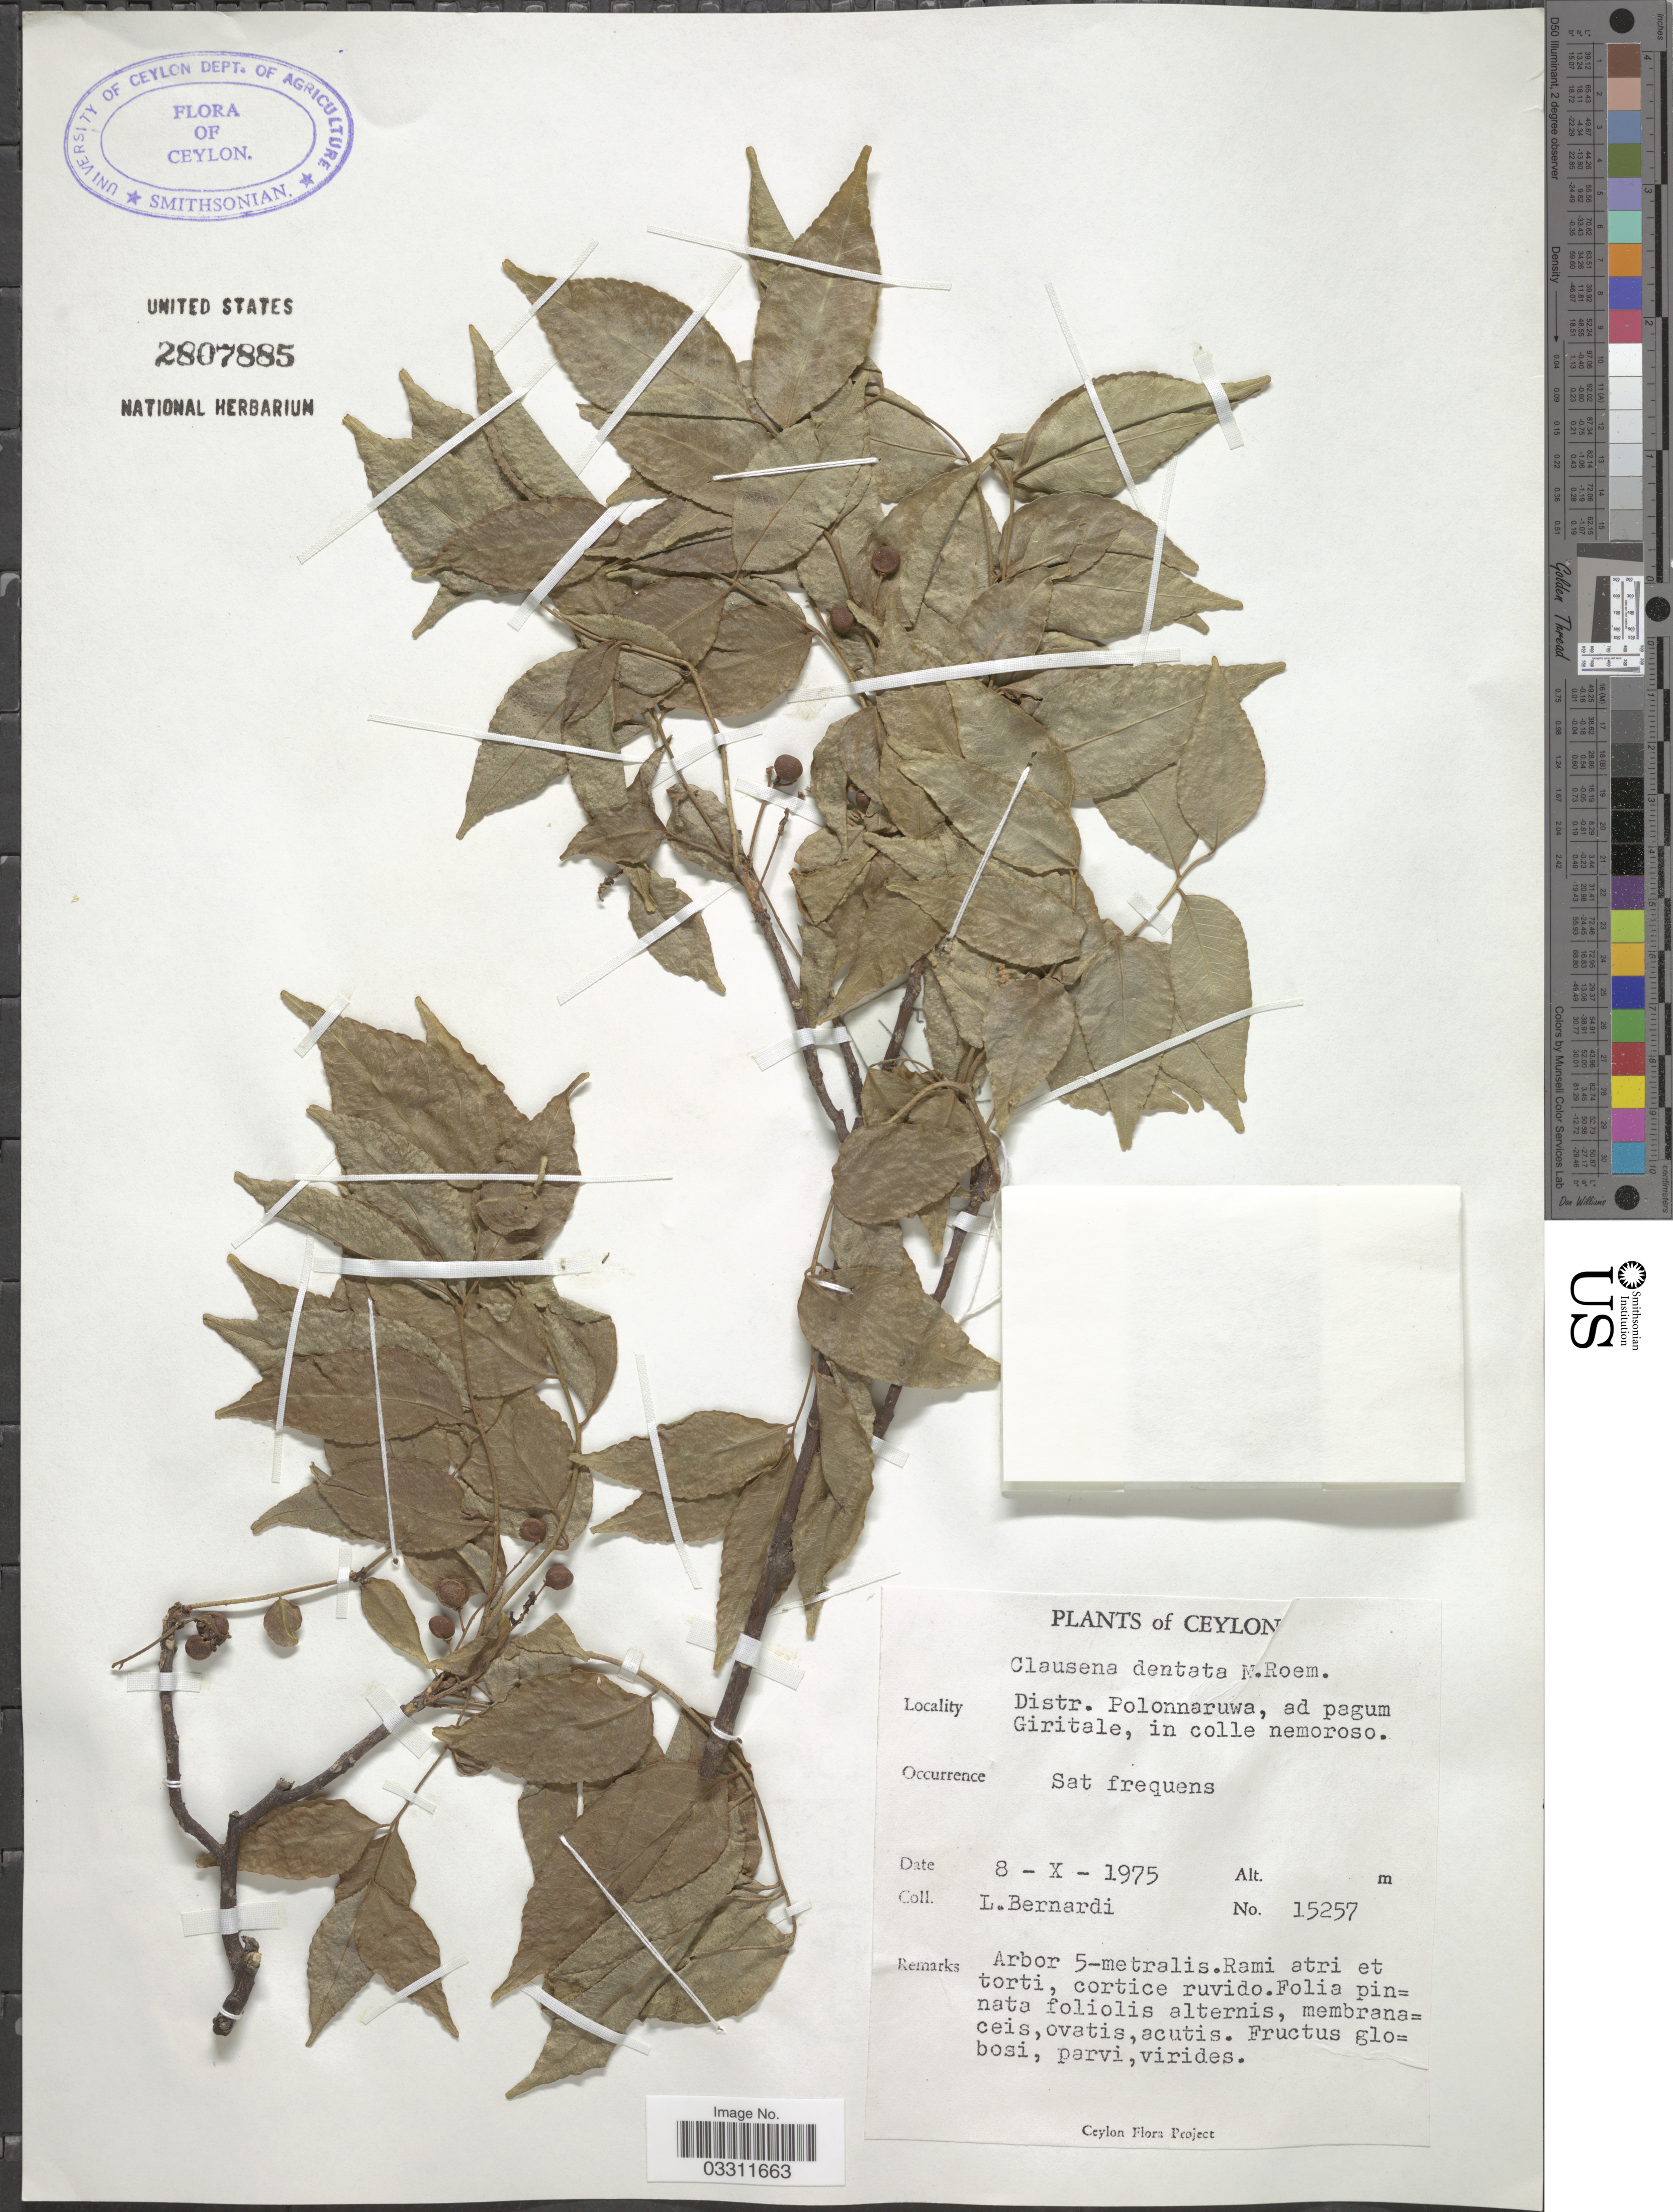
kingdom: Plantae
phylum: Tracheophyta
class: Magnoliopsida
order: Sapindales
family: Rutaceae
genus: Clausena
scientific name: Clausena anisata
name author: (Willd.) Benth.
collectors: L. Bernardi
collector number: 15257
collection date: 1975-10-08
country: Sri Lanka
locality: Ceylon. Distr. Polonnaruwa, ad pagum Giritale, in colle nemoroso.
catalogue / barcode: US 2807885